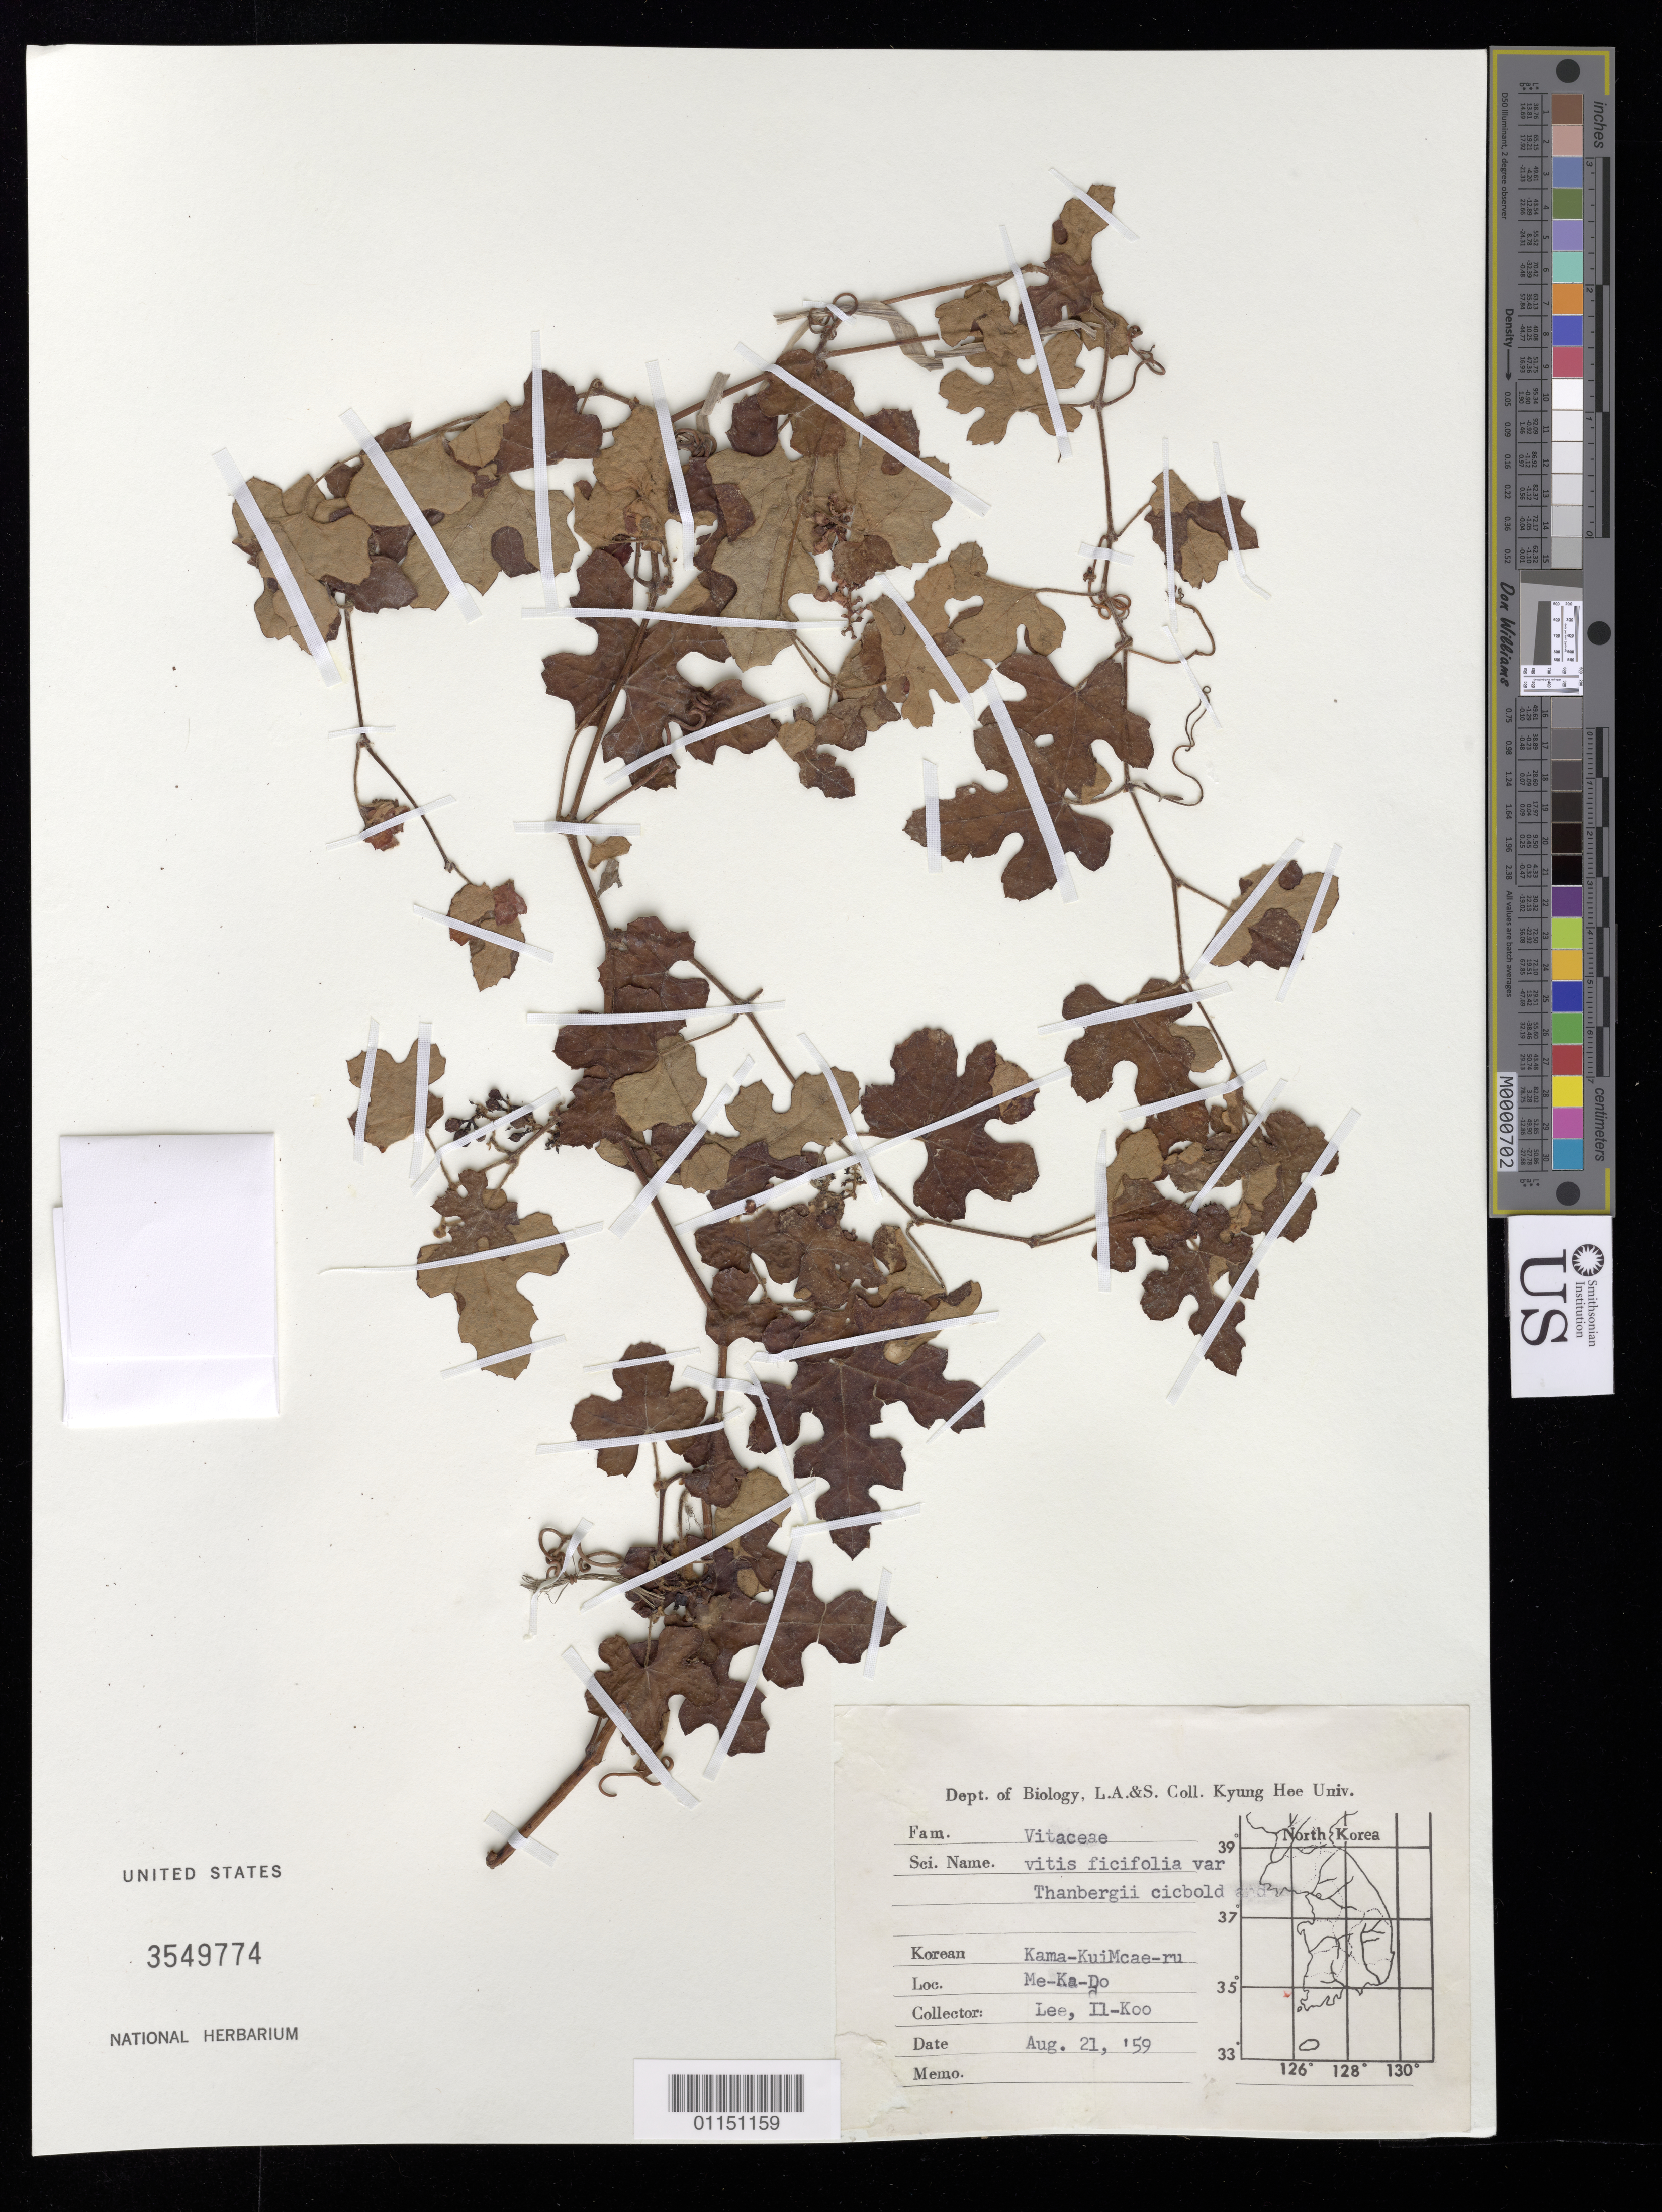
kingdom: Plantae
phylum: Tracheophyta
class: Magnoliopsida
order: Vitales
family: Vitaceae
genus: Vitis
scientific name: Vitis ficifolia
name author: Bunge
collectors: I. Lee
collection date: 1959-08-21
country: North Korea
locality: Me-ka-do.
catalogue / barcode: US 3549774